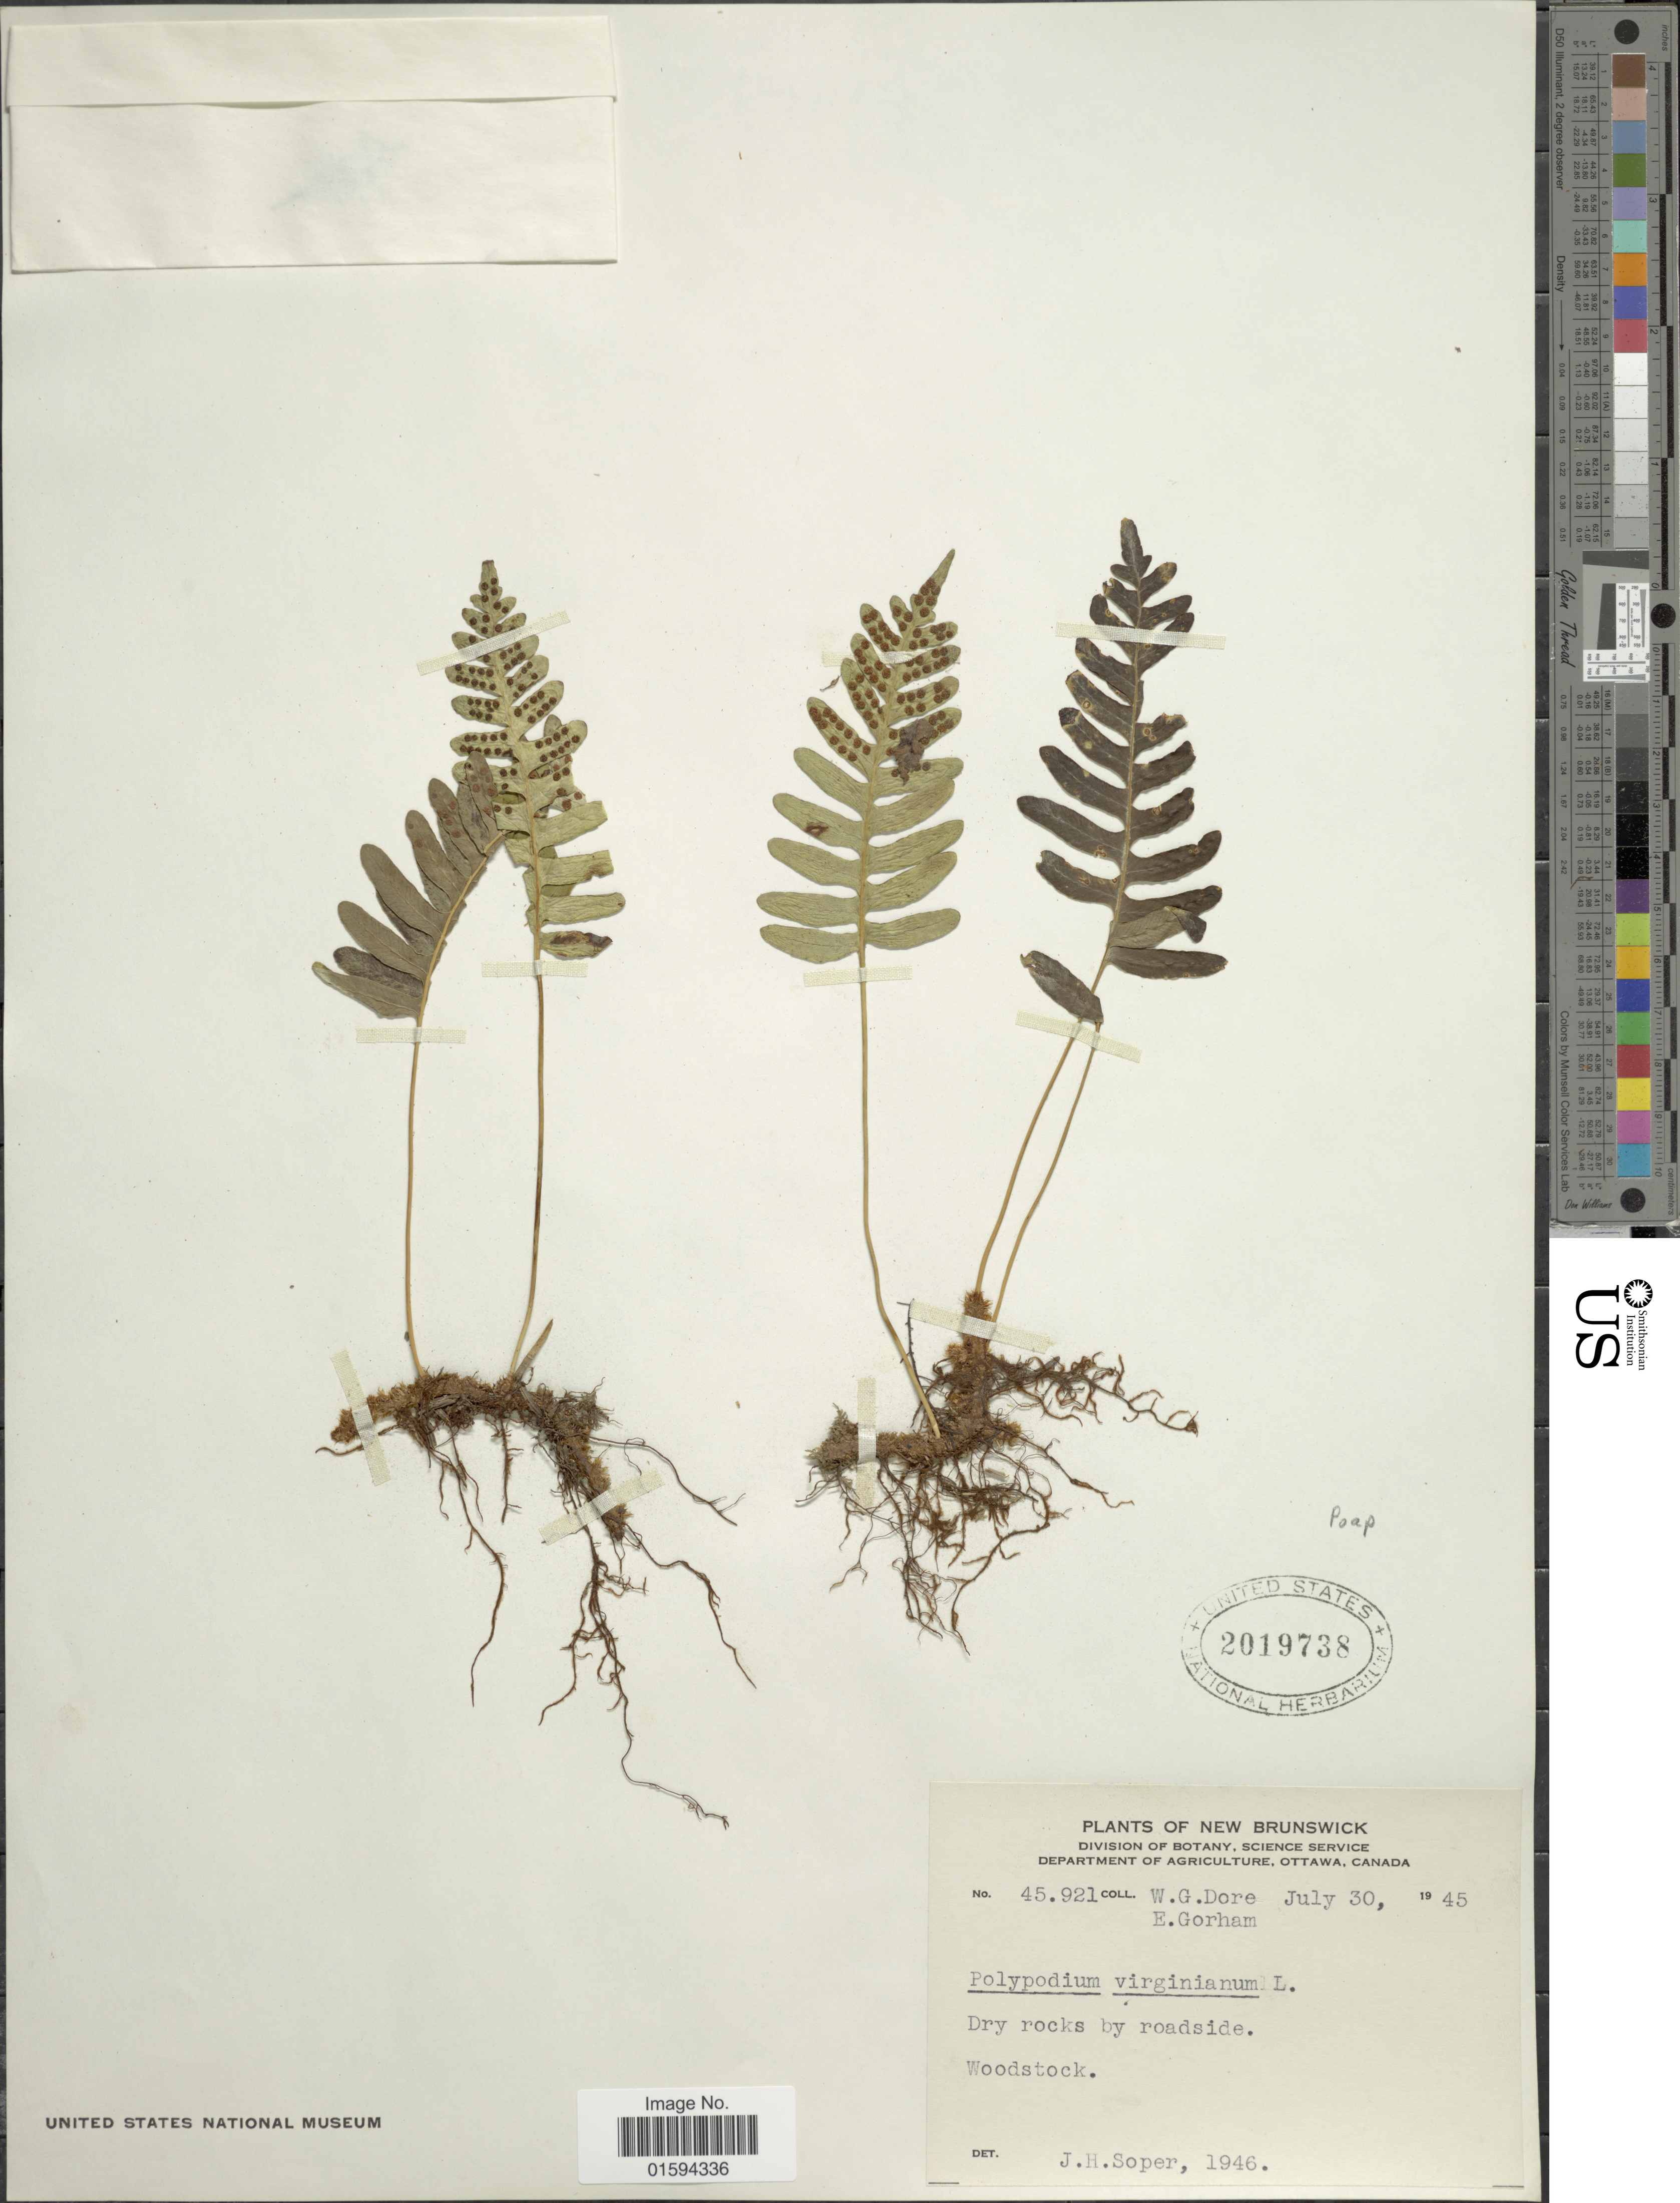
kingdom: Plantae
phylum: Tracheophyta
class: Polypodiopsida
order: Polypodiales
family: Polypodiaceae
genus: Polypodium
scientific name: Polypodium appalachianum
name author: Haufler & Windham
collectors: W. Dore & E. Gorham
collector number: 45921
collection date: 1945-07-30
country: Canada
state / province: New Brunswick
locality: Dry rocks by roadside, Woodstock.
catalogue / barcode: US 2019738